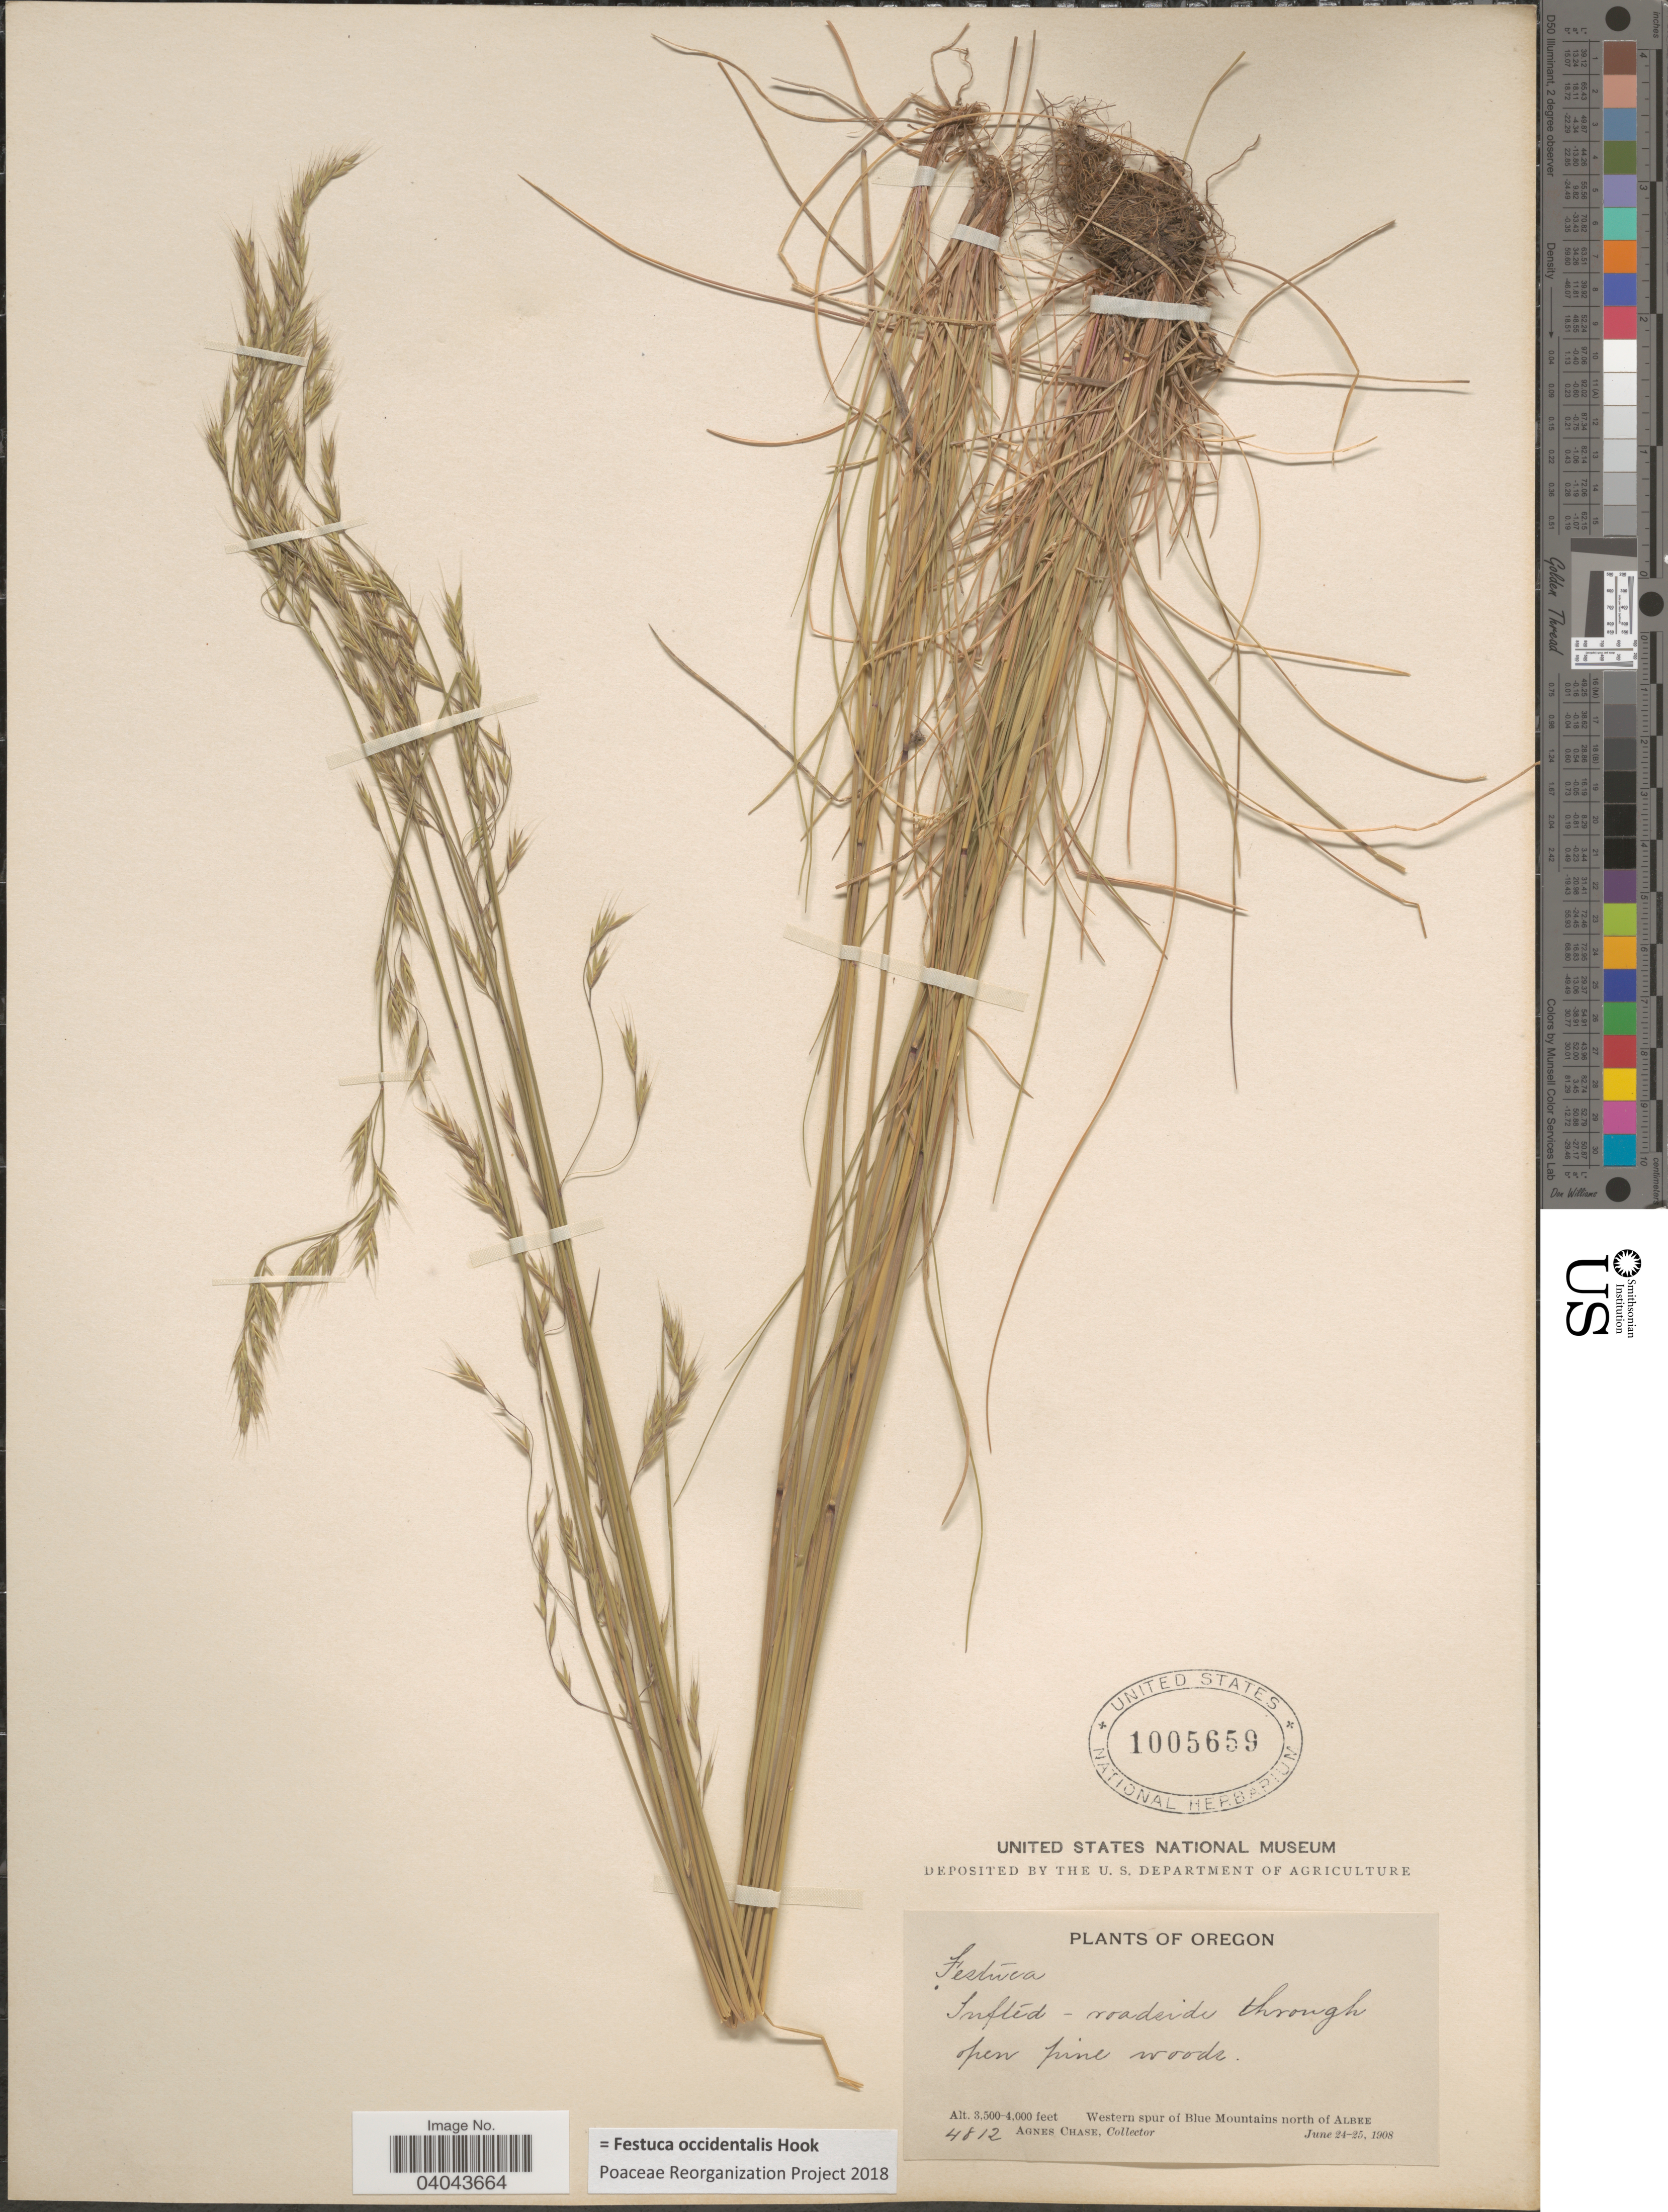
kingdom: Plantae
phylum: Tracheophyta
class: Liliopsida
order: Poales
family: Poaceae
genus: Festuca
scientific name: Festuca occidentalis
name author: Hook.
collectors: A. Chase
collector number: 4812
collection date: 1908-06-24/1908-06-25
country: United States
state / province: Oregon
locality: Western spur of Blue Mountains north of Albee.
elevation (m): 1067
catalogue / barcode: US 1005659